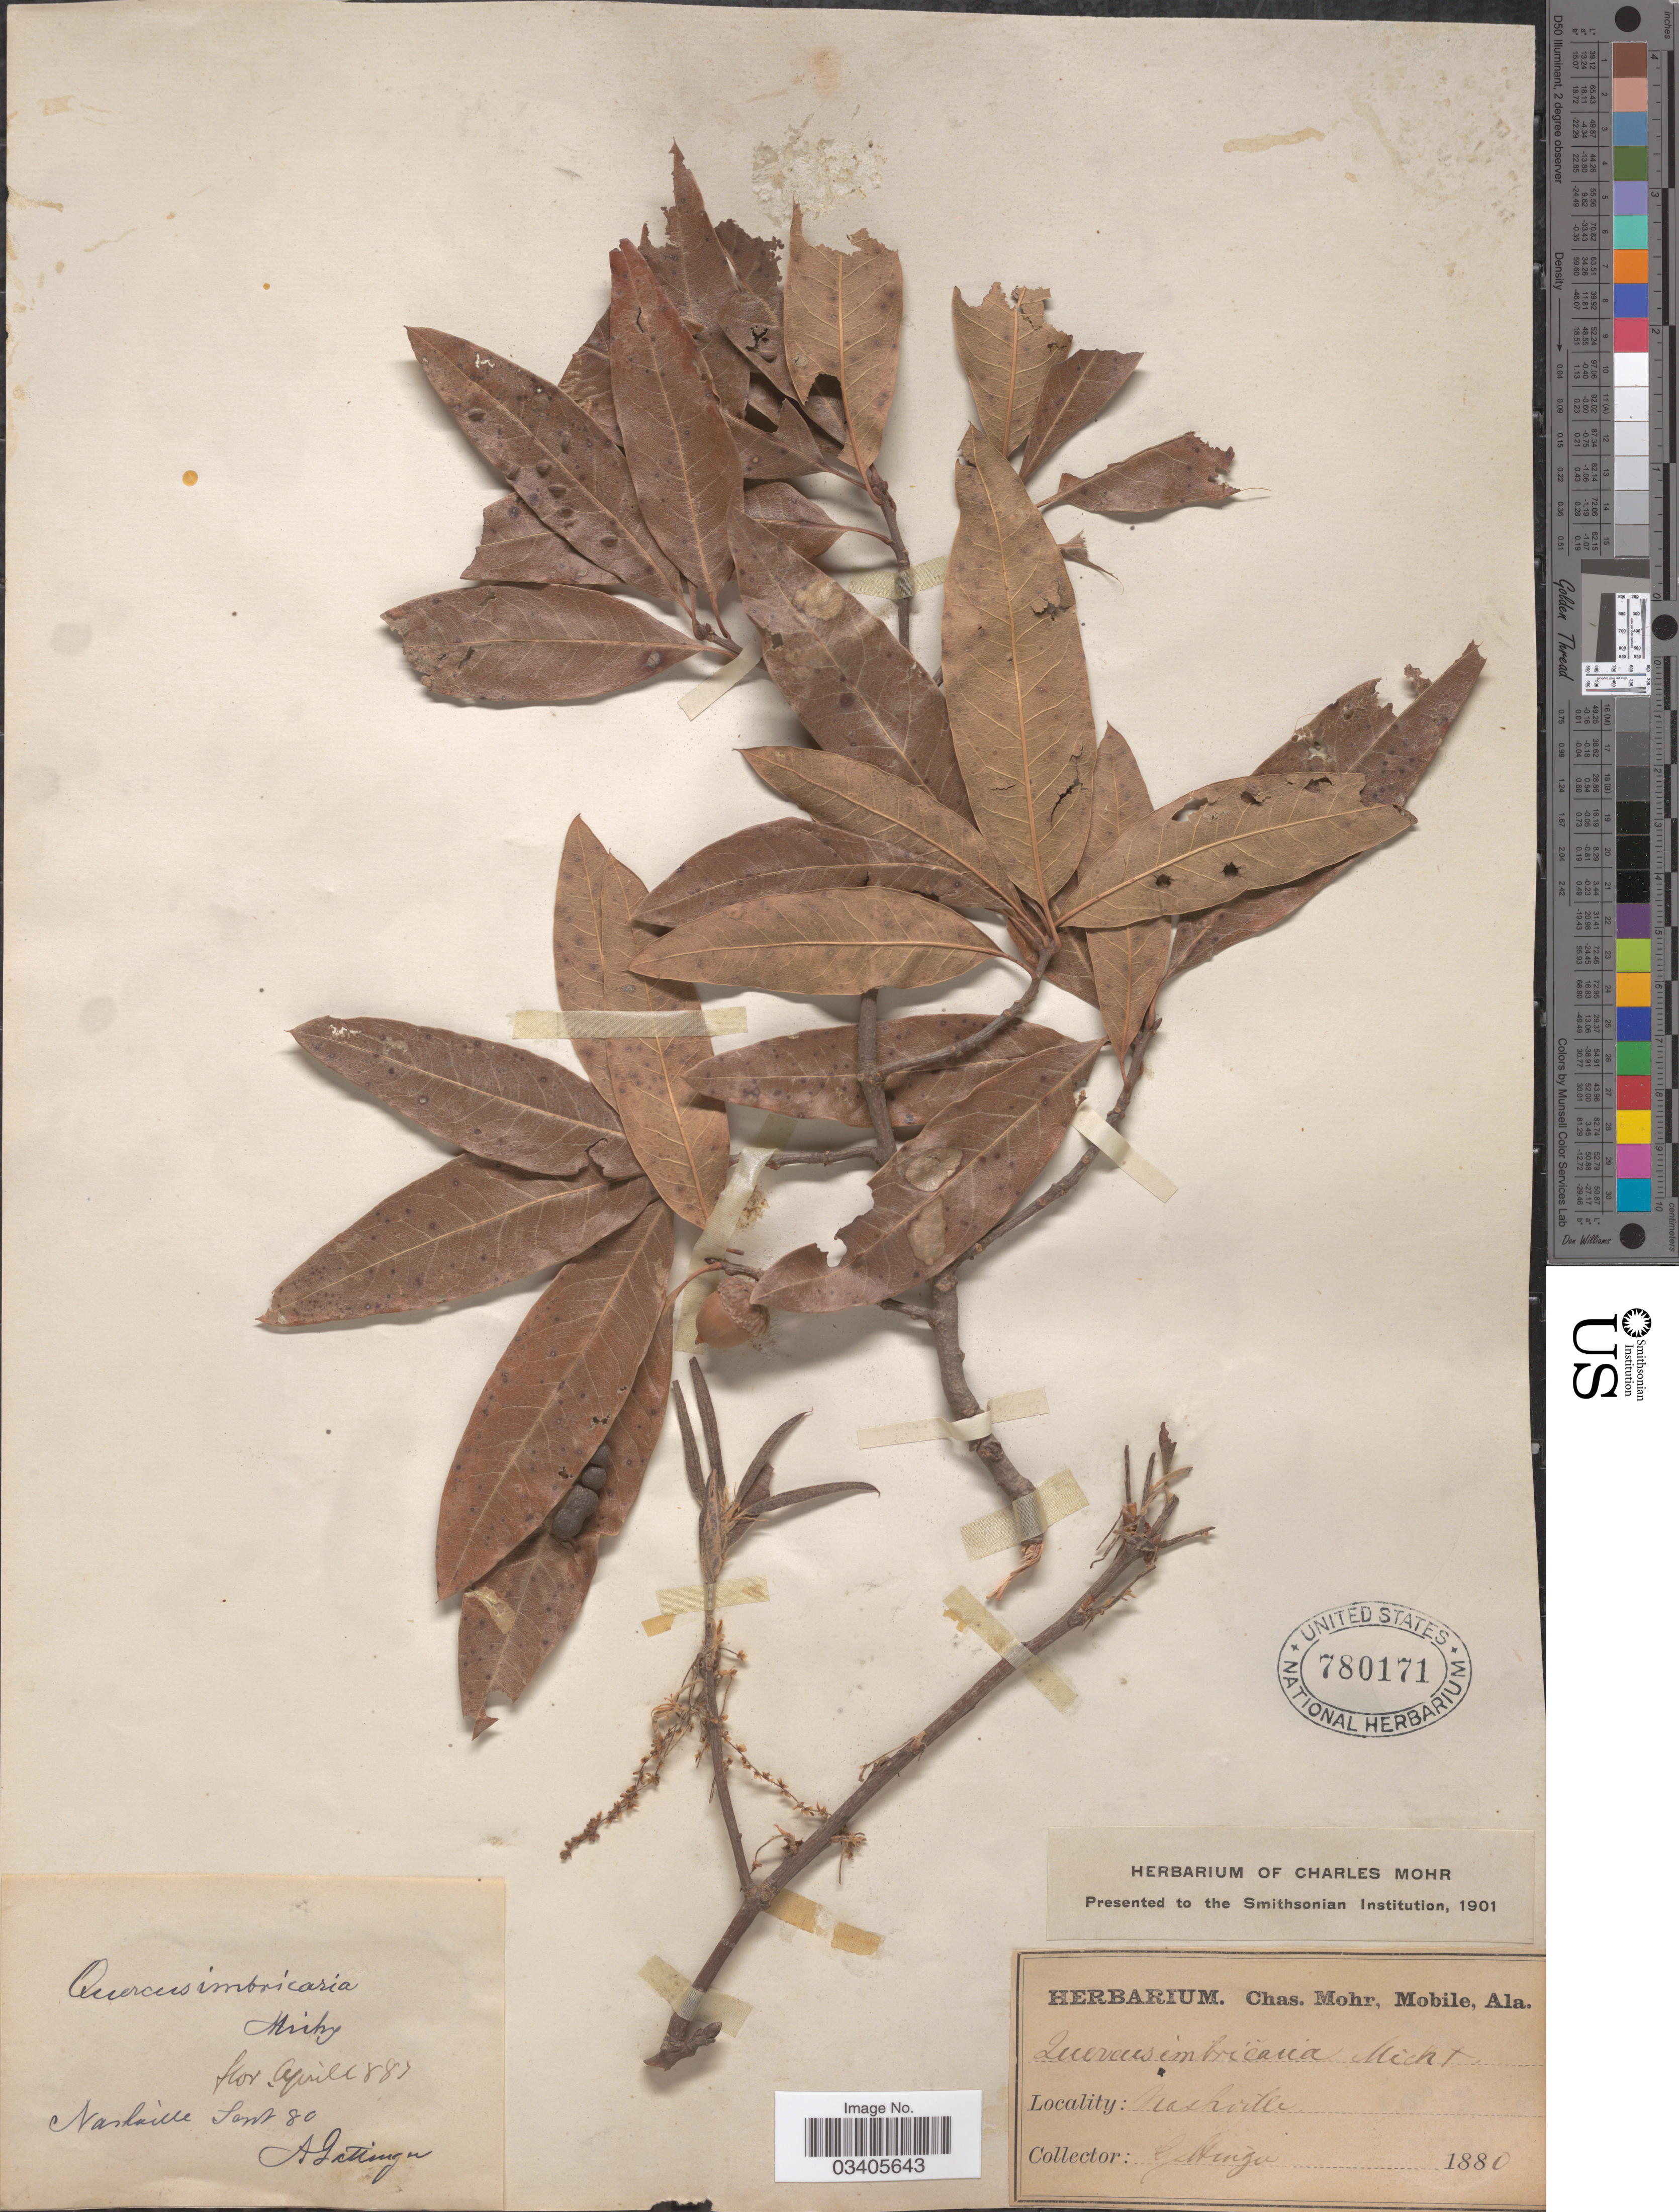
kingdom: Plantae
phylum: Tracheophyta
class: Magnoliopsida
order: Fagales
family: Fagaceae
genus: Quercus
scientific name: Quercus imbricaria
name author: Michx.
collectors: A. Gattinger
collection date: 1880-09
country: United States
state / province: Tennessee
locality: Nashville.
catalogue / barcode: US 780171